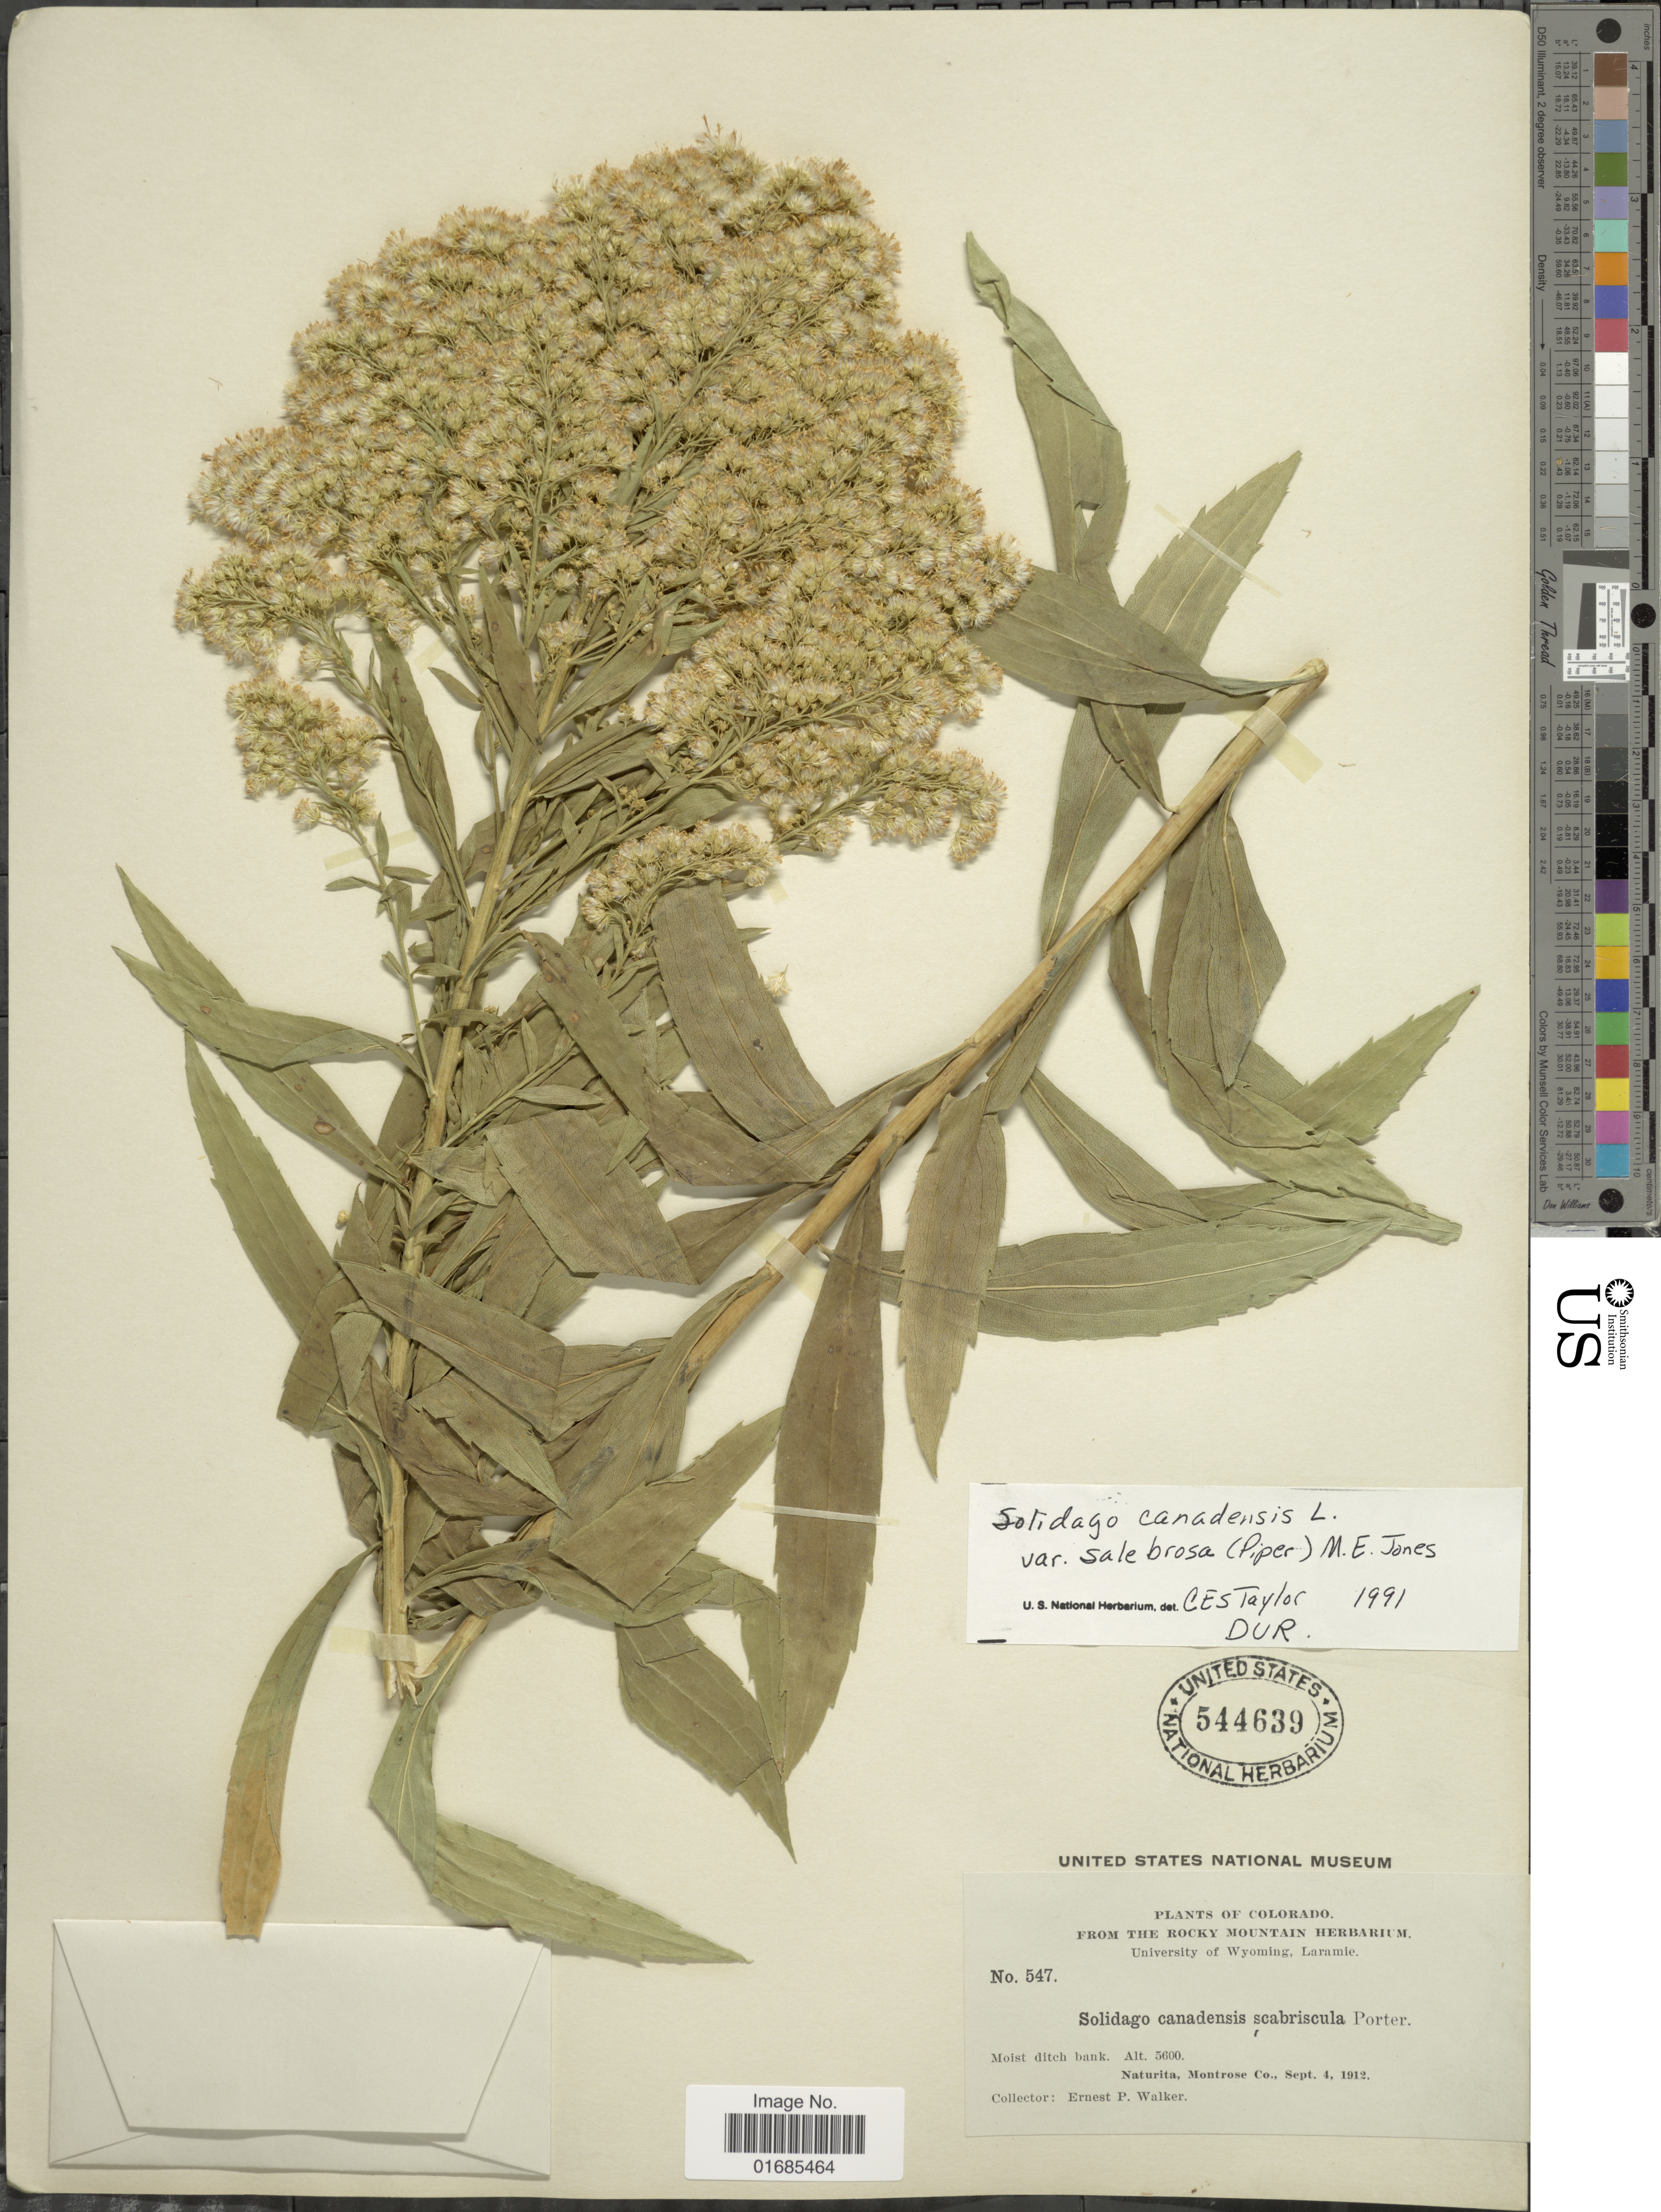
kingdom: Plantae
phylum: Tracheophyta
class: Magnoliopsida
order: Asterales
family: Asteraceae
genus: Solidago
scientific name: Solidago canadensis var. salebrosa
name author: (Piper) M.E. Jones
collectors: E. P. Walker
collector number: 547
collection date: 1912-09-04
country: United States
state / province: Colorado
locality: Naturita, Montrose Co.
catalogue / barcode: US 544639